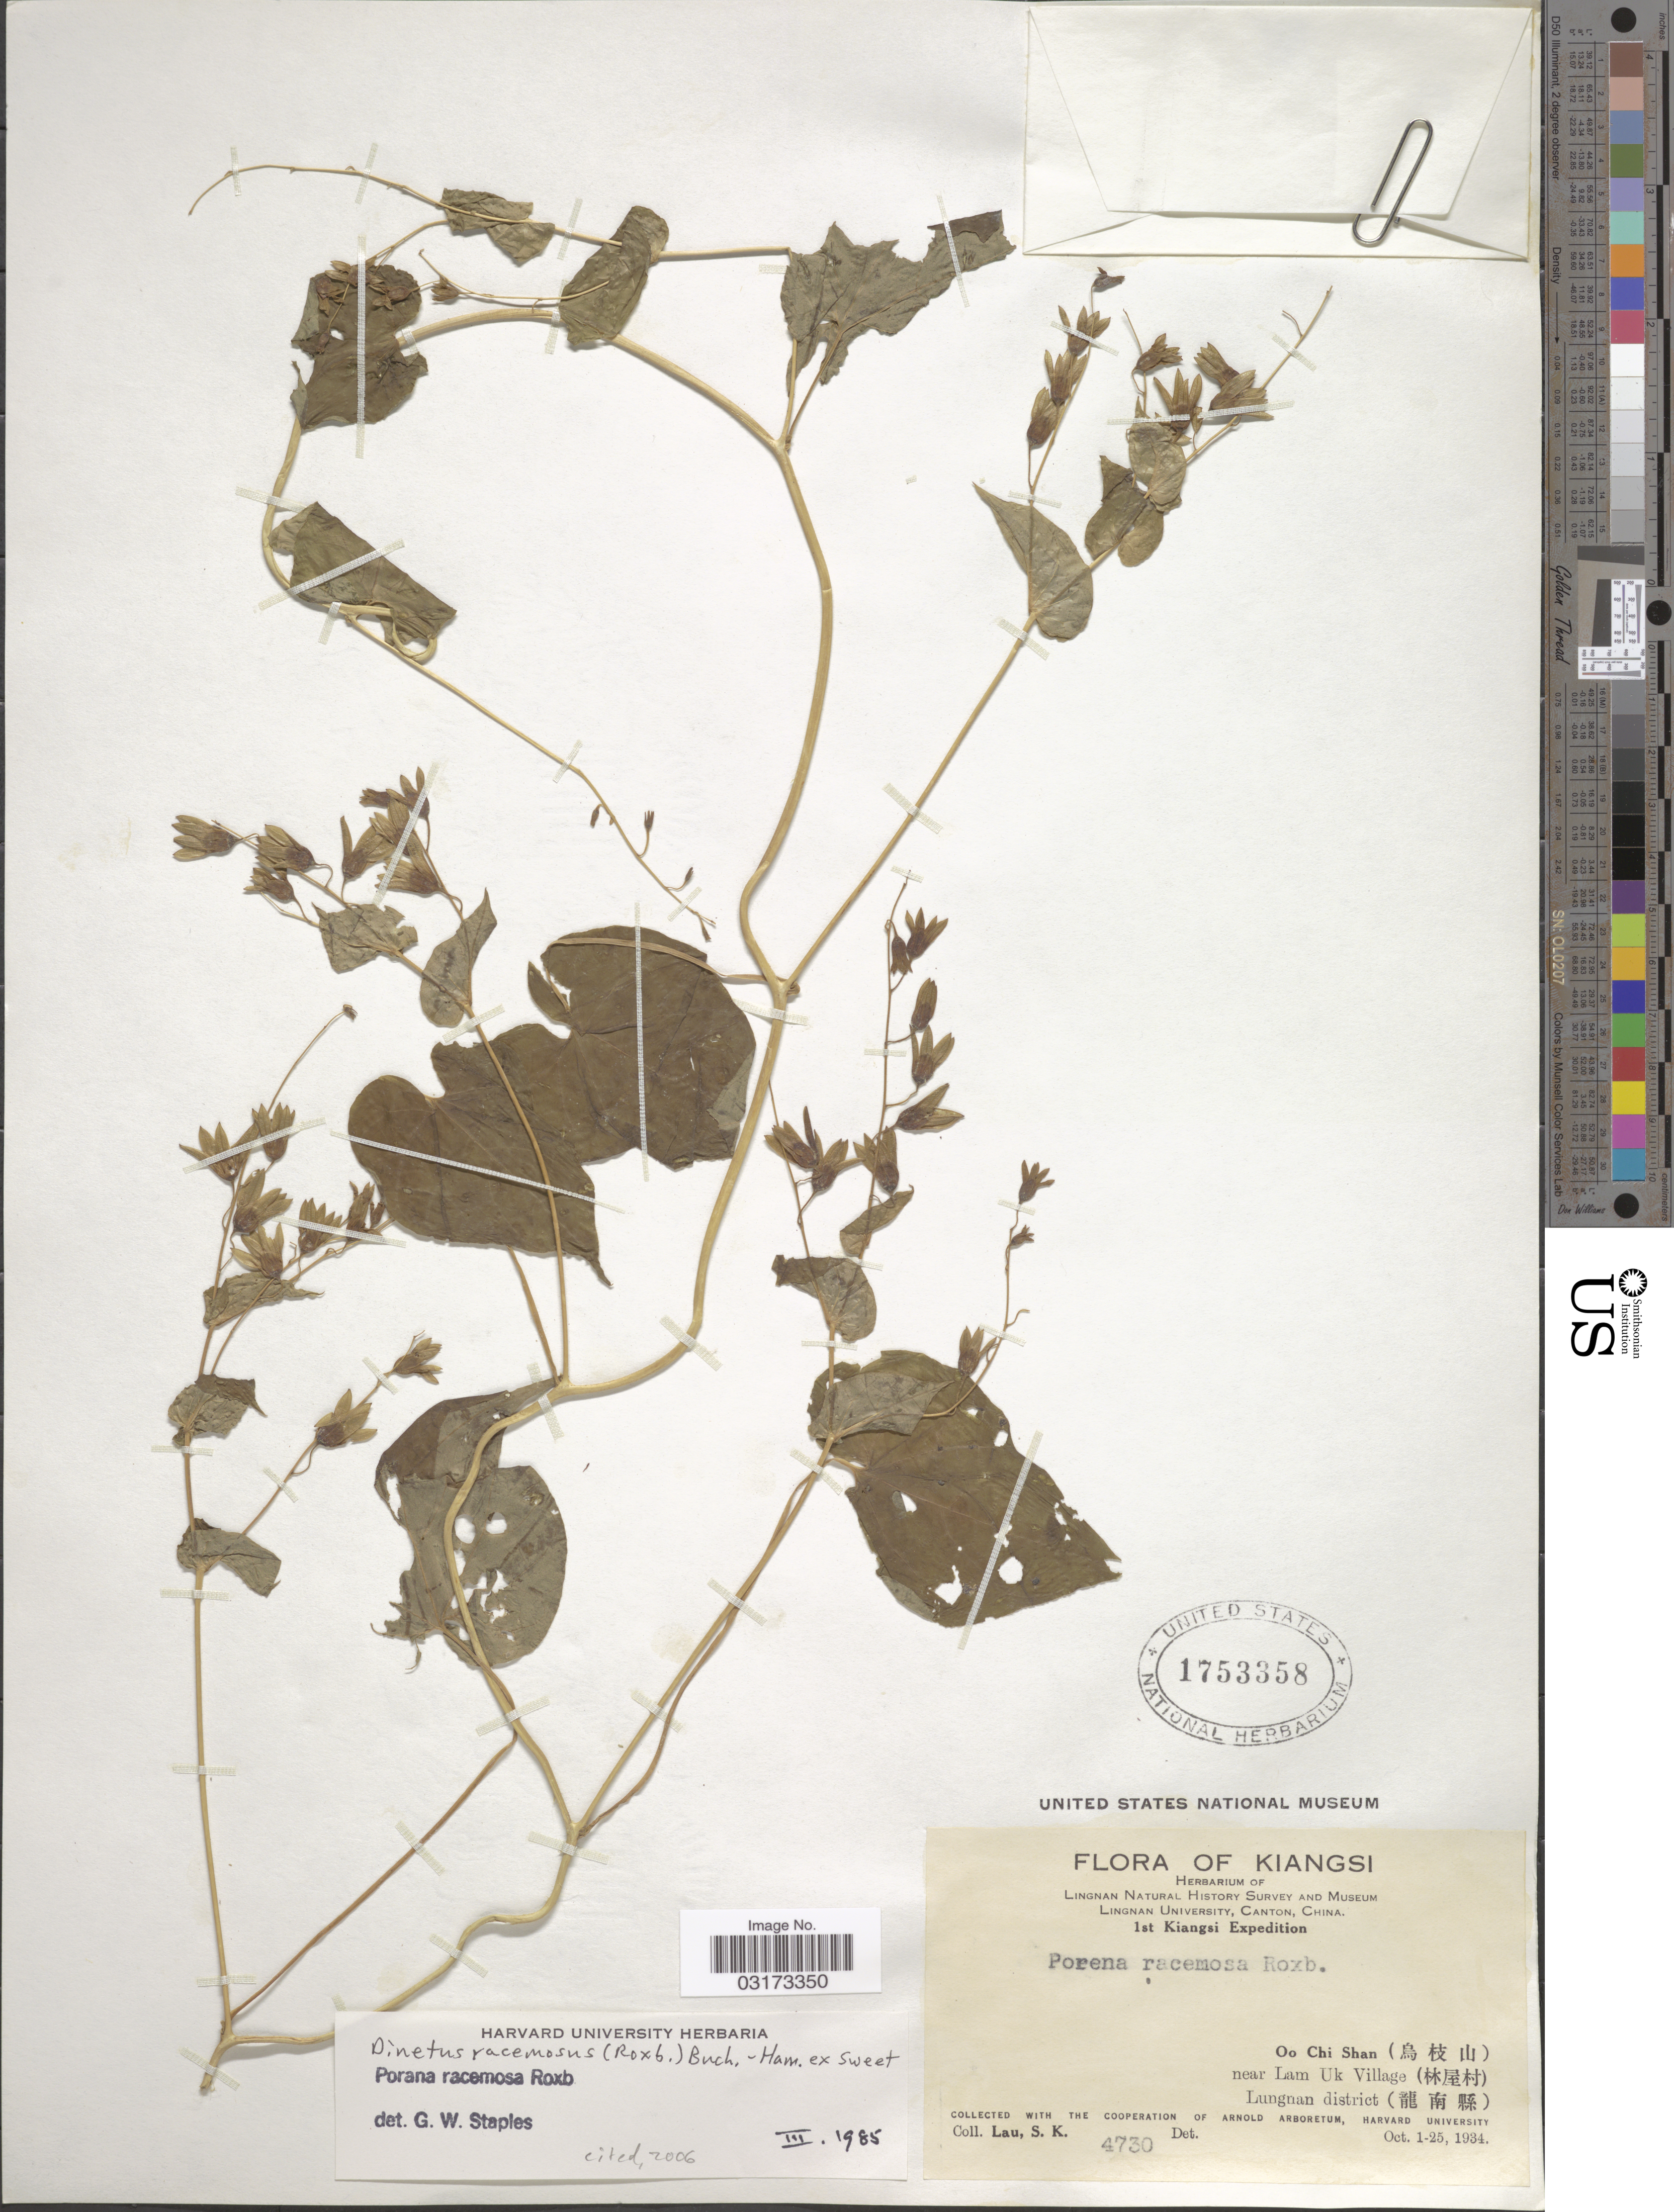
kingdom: Plantae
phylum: Tracheophyta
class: Magnoliopsida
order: Solanales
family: Convolvulaceae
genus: Dinetus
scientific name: Dinetus racemosus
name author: (Roxb.) Sweet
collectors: S. K. Lau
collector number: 4730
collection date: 1934-10-01/1934-10-25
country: China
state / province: Jiangxi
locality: Kiangsi. Oo Chi Shan (X). near Lam Uk Village (X) Lungnan district (X).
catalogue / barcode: US 1753358